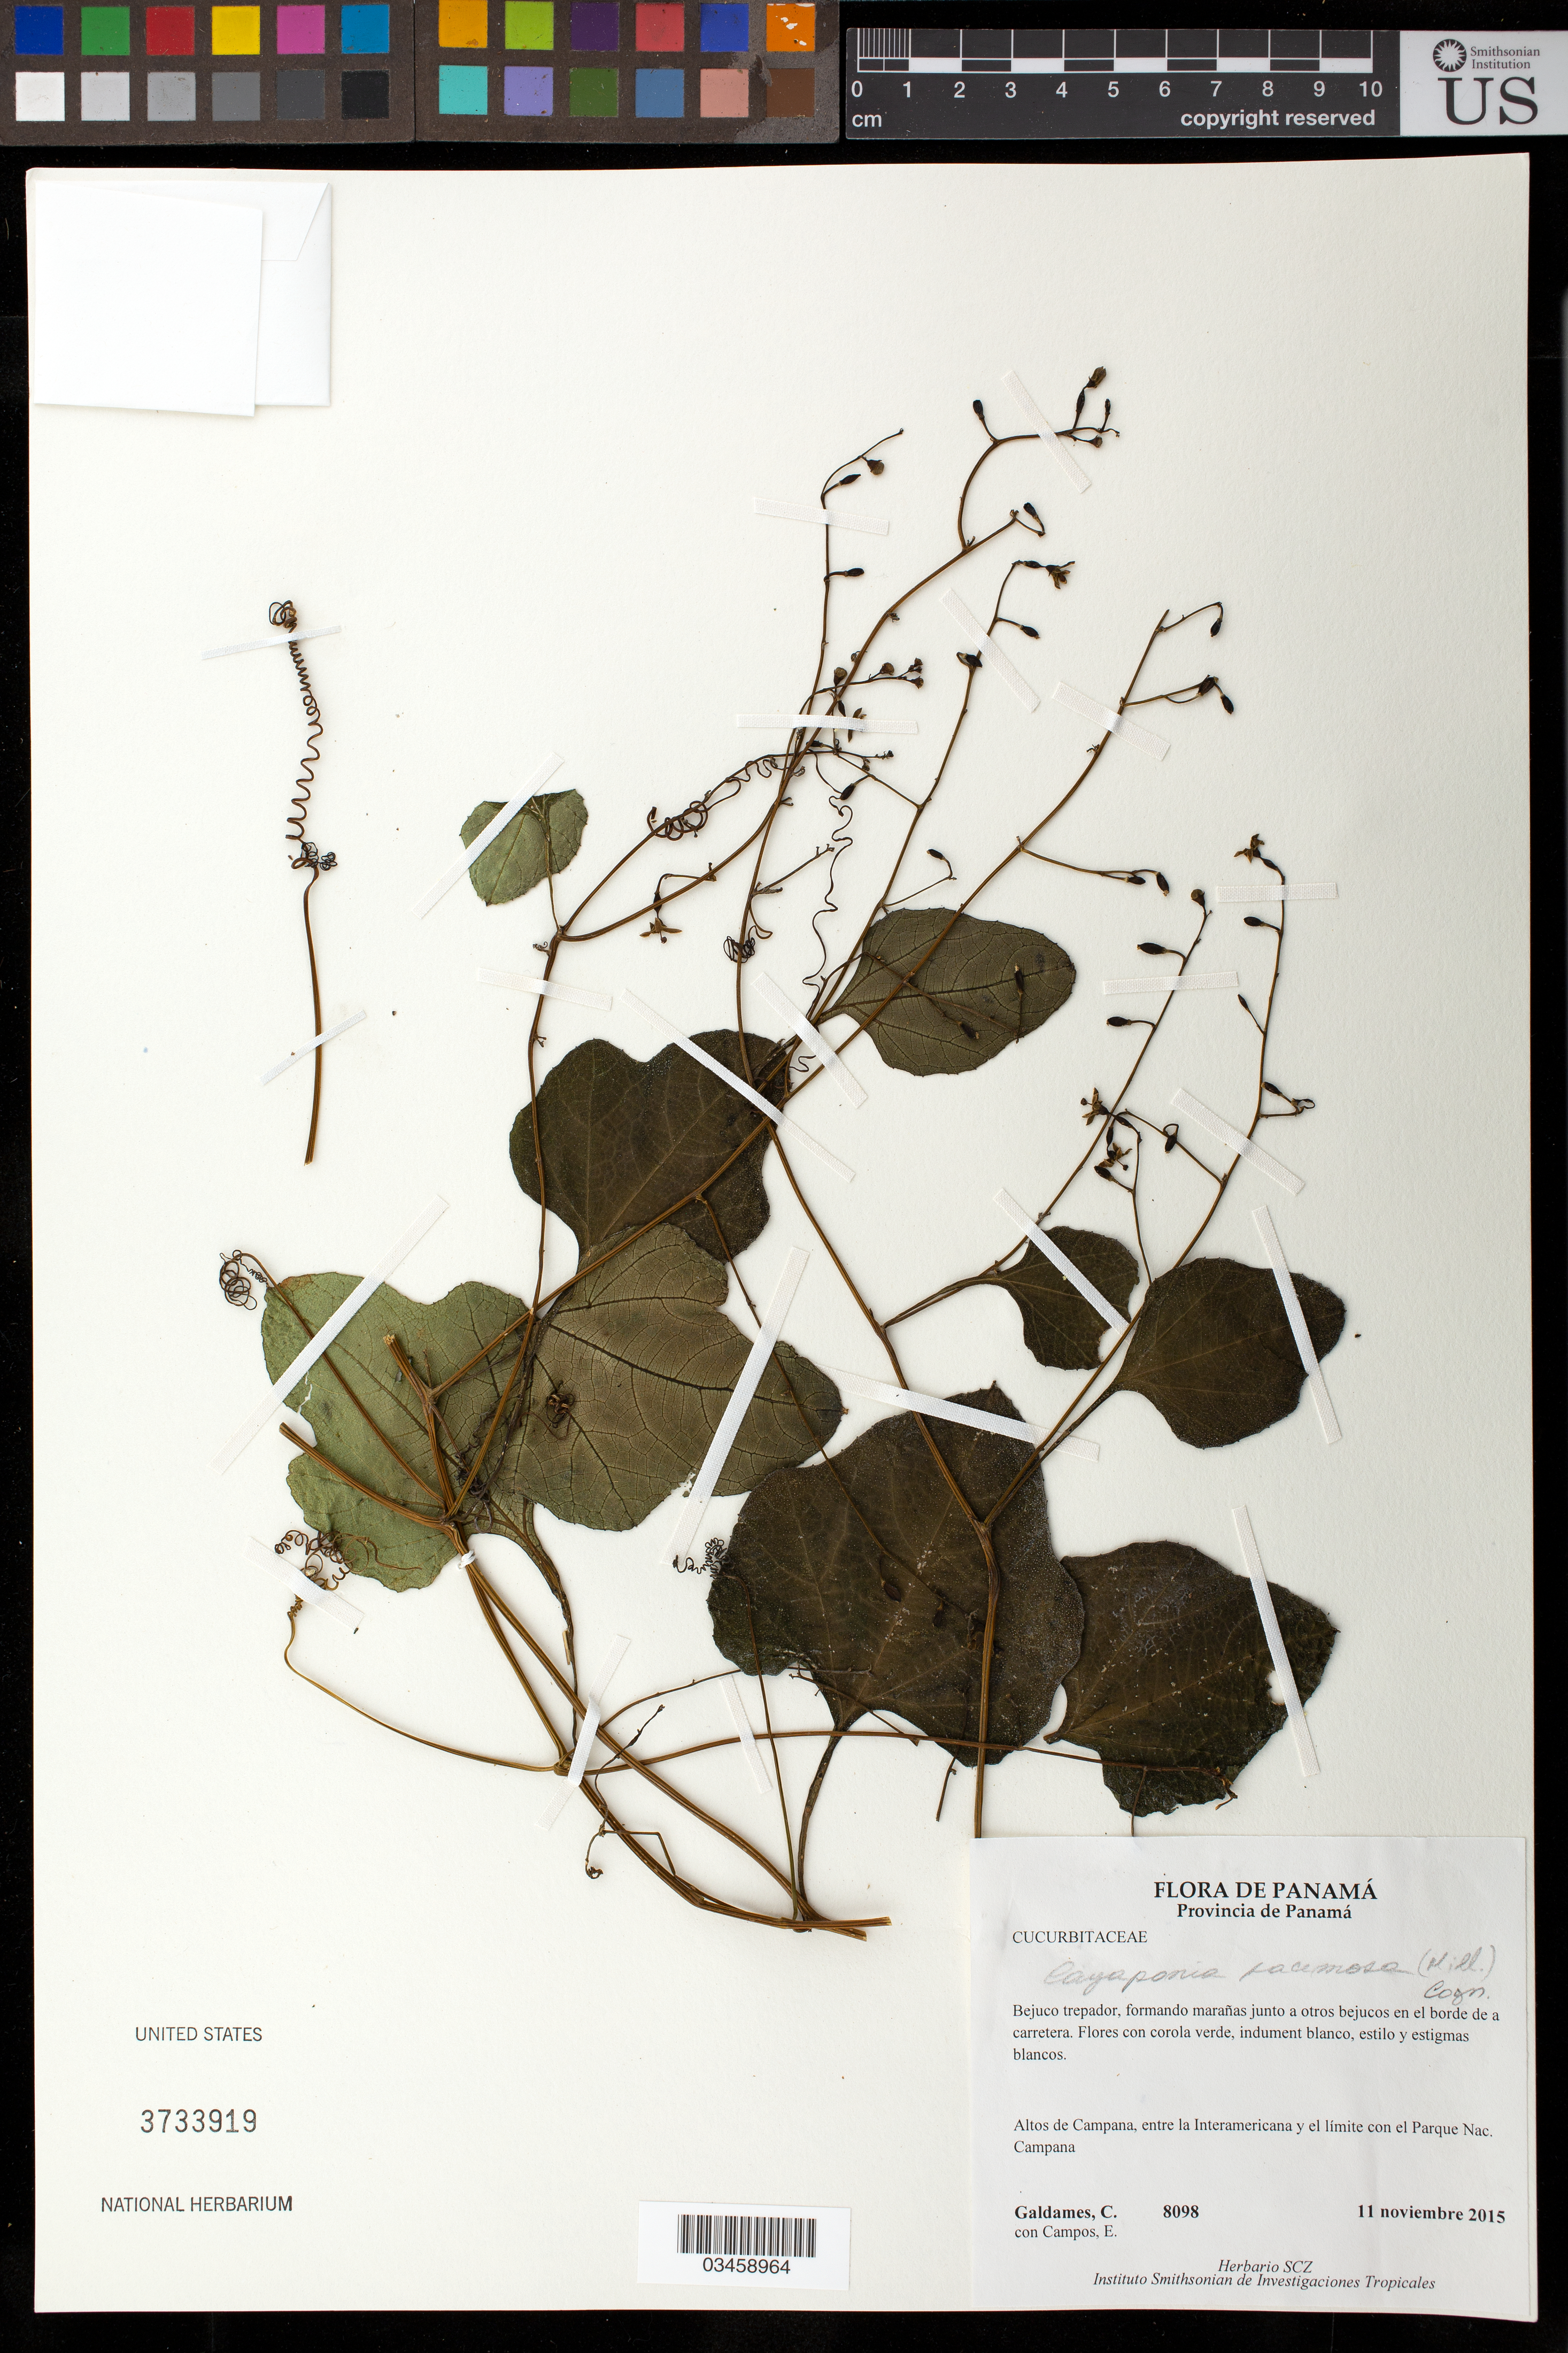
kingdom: Plantae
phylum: Tracheophyta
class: Magnoliopsida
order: Cucurbitales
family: Cucurbitaceae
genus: Cayaponia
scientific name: Cayaponia racemosa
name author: (Mill.) Cogn.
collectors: C. Galdames & E. Campos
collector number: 8098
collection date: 2015-11-11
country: Panama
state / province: Panamá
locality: Altos de Campana, entre la Interamericana y el limite con el Parque Nac. Campana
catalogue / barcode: US 3733919